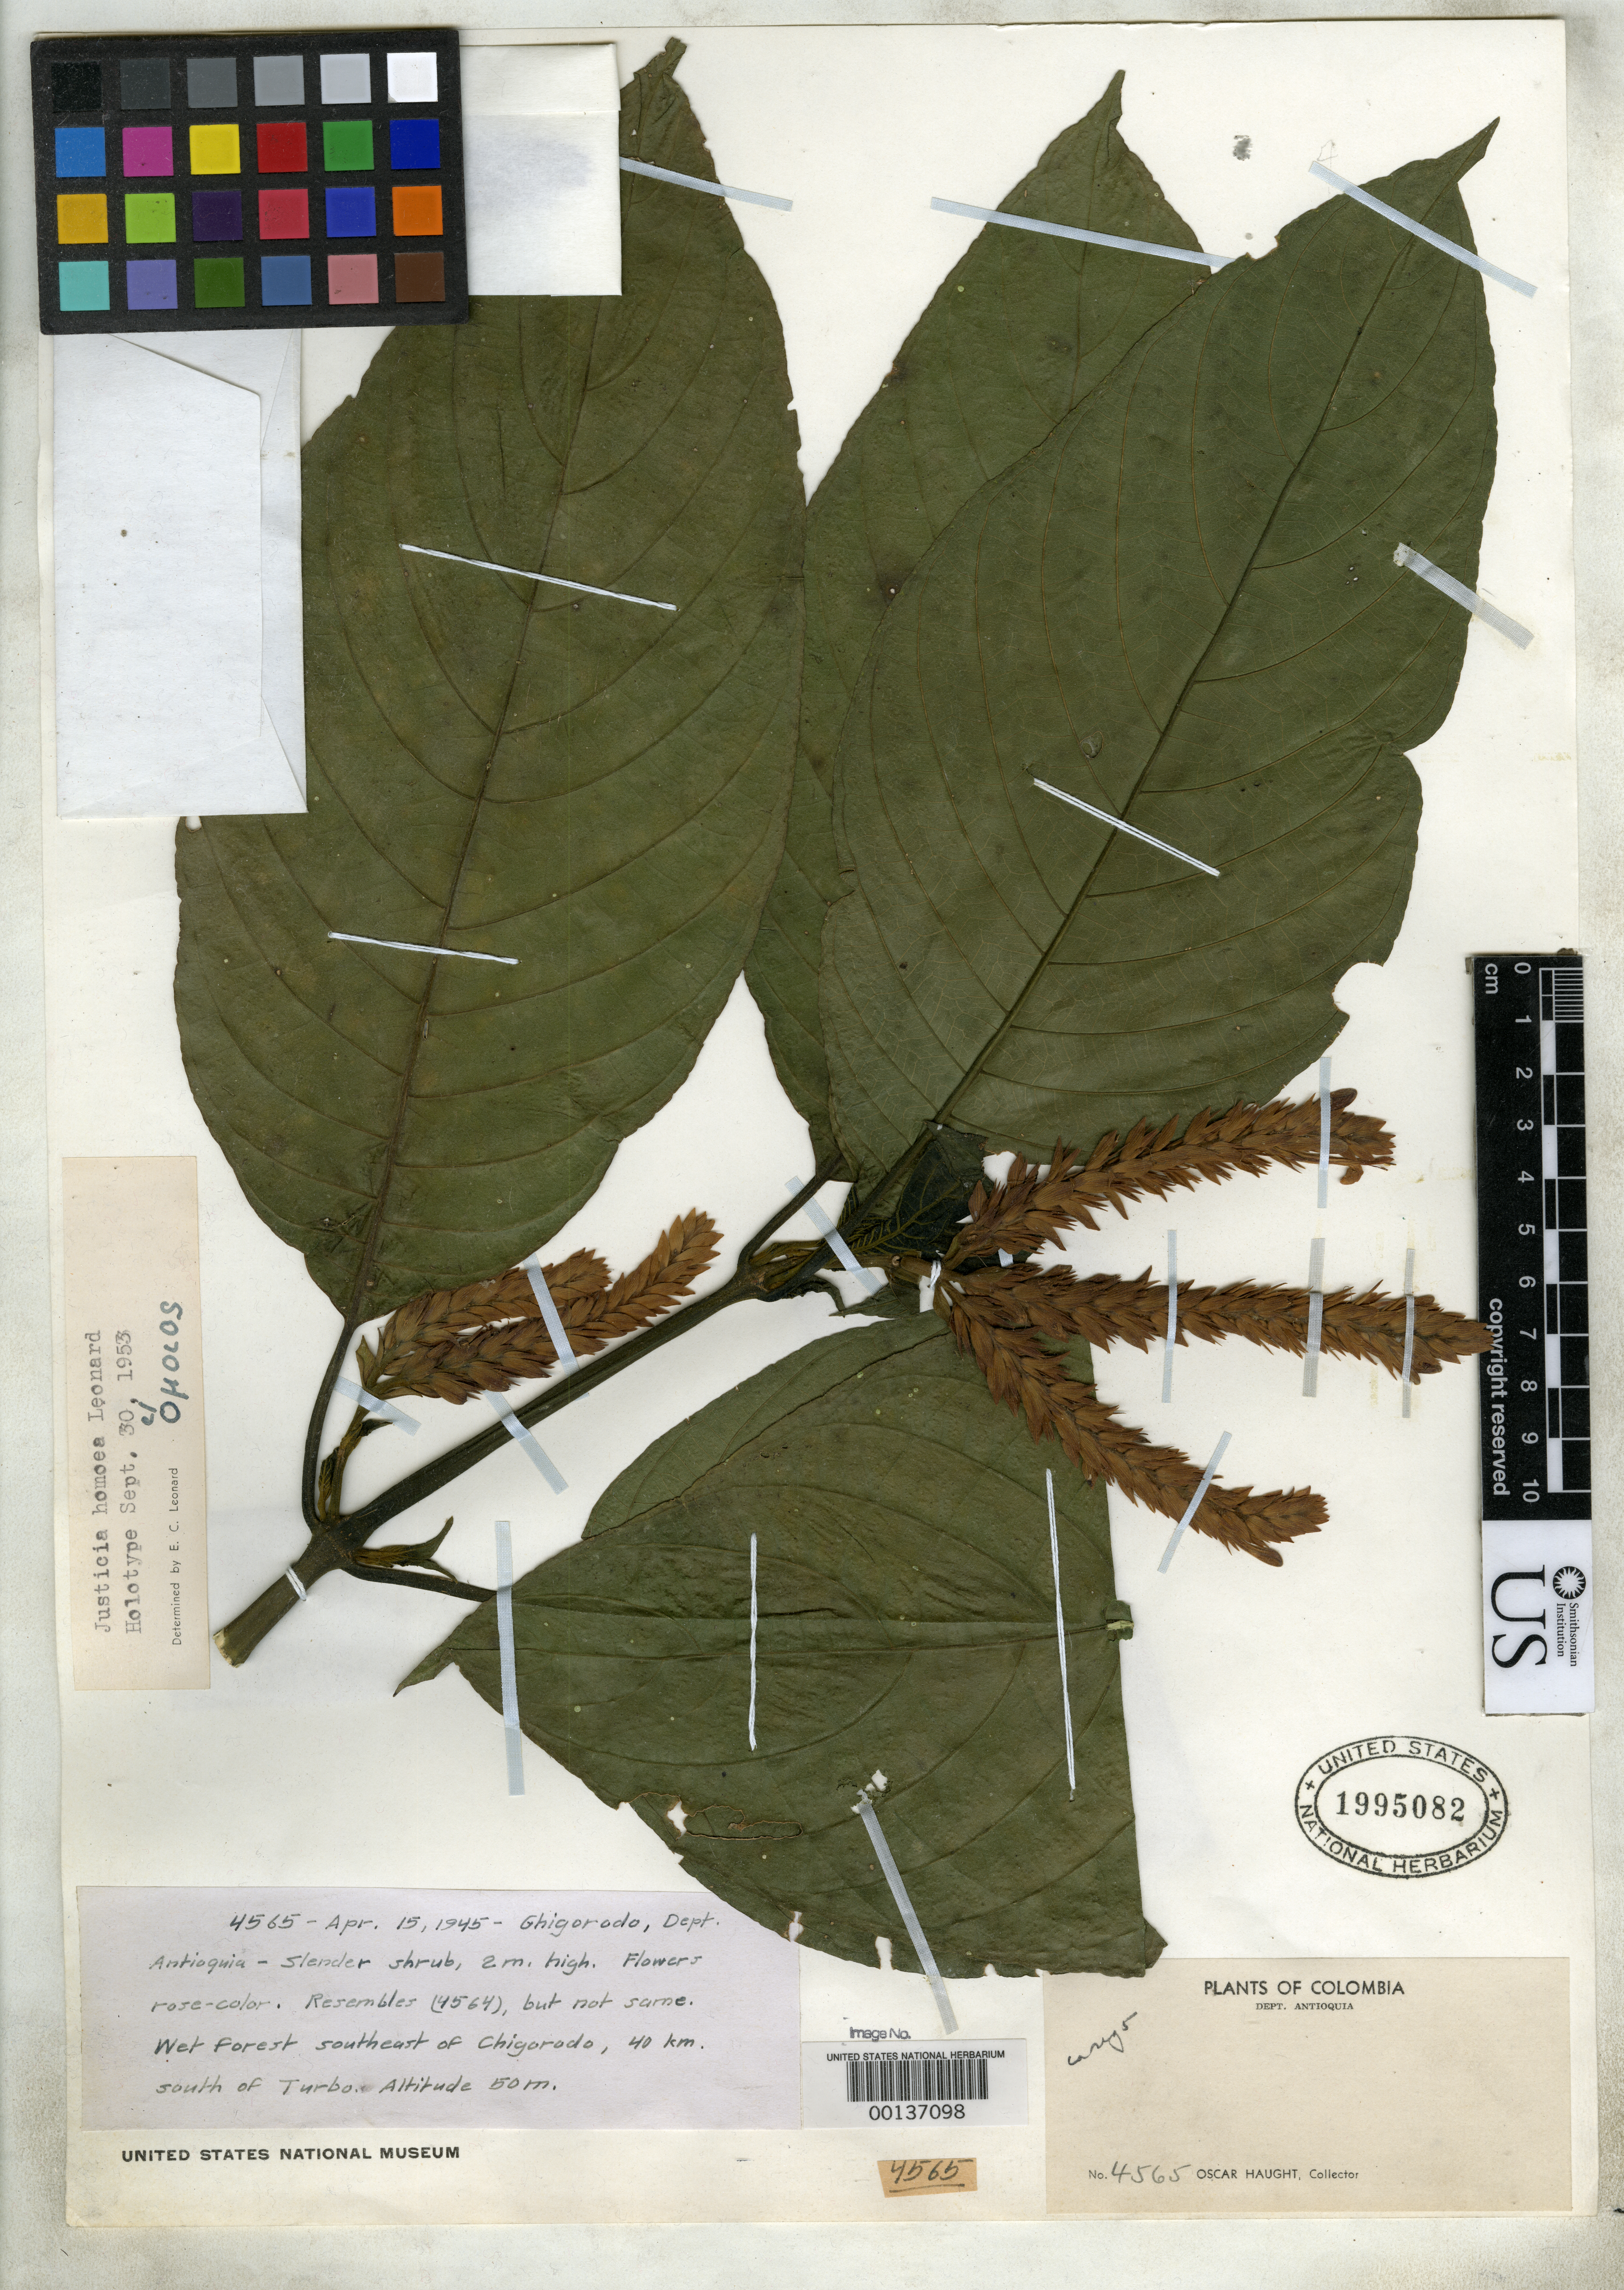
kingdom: Plantae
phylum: Tracheophyta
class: Magnoliopsida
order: Lamiales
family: Acanthaceae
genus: Justicia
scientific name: Justicia homoea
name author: Leonard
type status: Holotype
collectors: O. L. Haught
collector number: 4565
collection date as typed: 15 Apr 1945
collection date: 1945-04-15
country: Colombia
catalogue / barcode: US 1995082